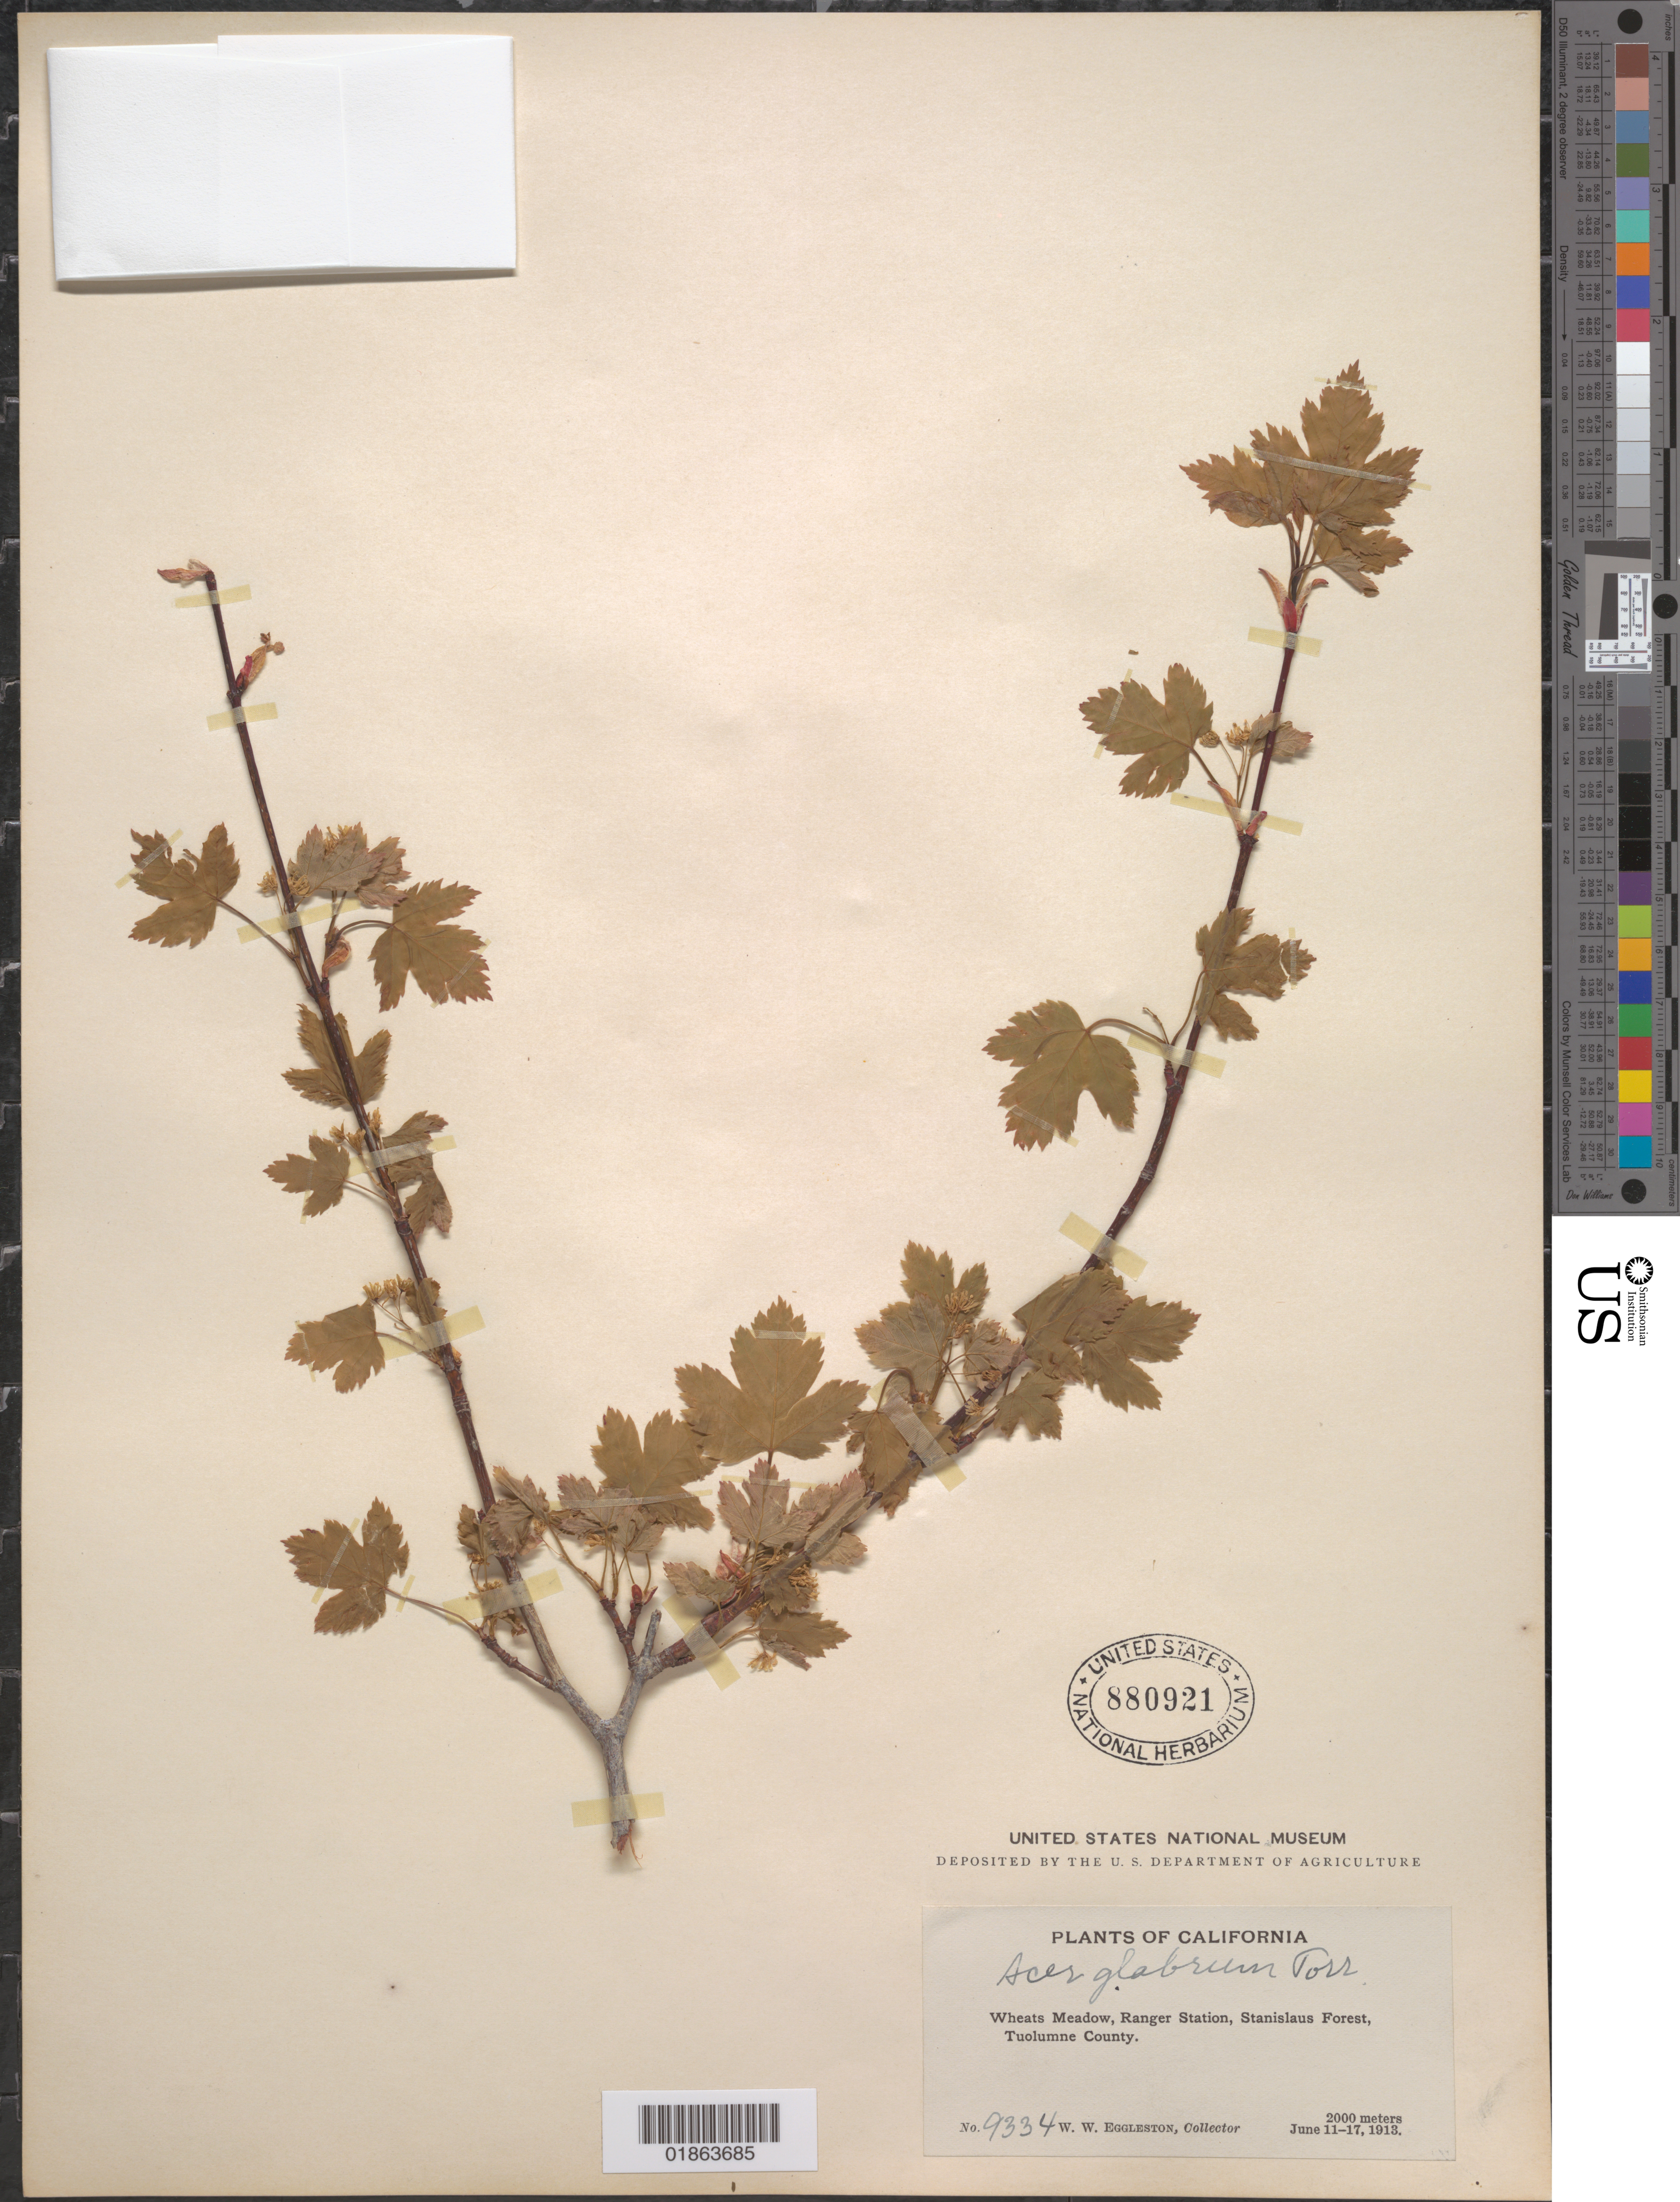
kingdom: Plantae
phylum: Tracheophyta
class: Magnoliopsida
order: Sapindales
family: Sapindaceae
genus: Acer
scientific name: Acer glabrum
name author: Torr.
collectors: W. W. Eggleston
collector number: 9334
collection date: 1913-06-11/1913-06-17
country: United States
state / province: California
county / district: Tuolumne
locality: Wheats Meadow, Ranger Station, Stanislaus Forest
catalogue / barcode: US 880921